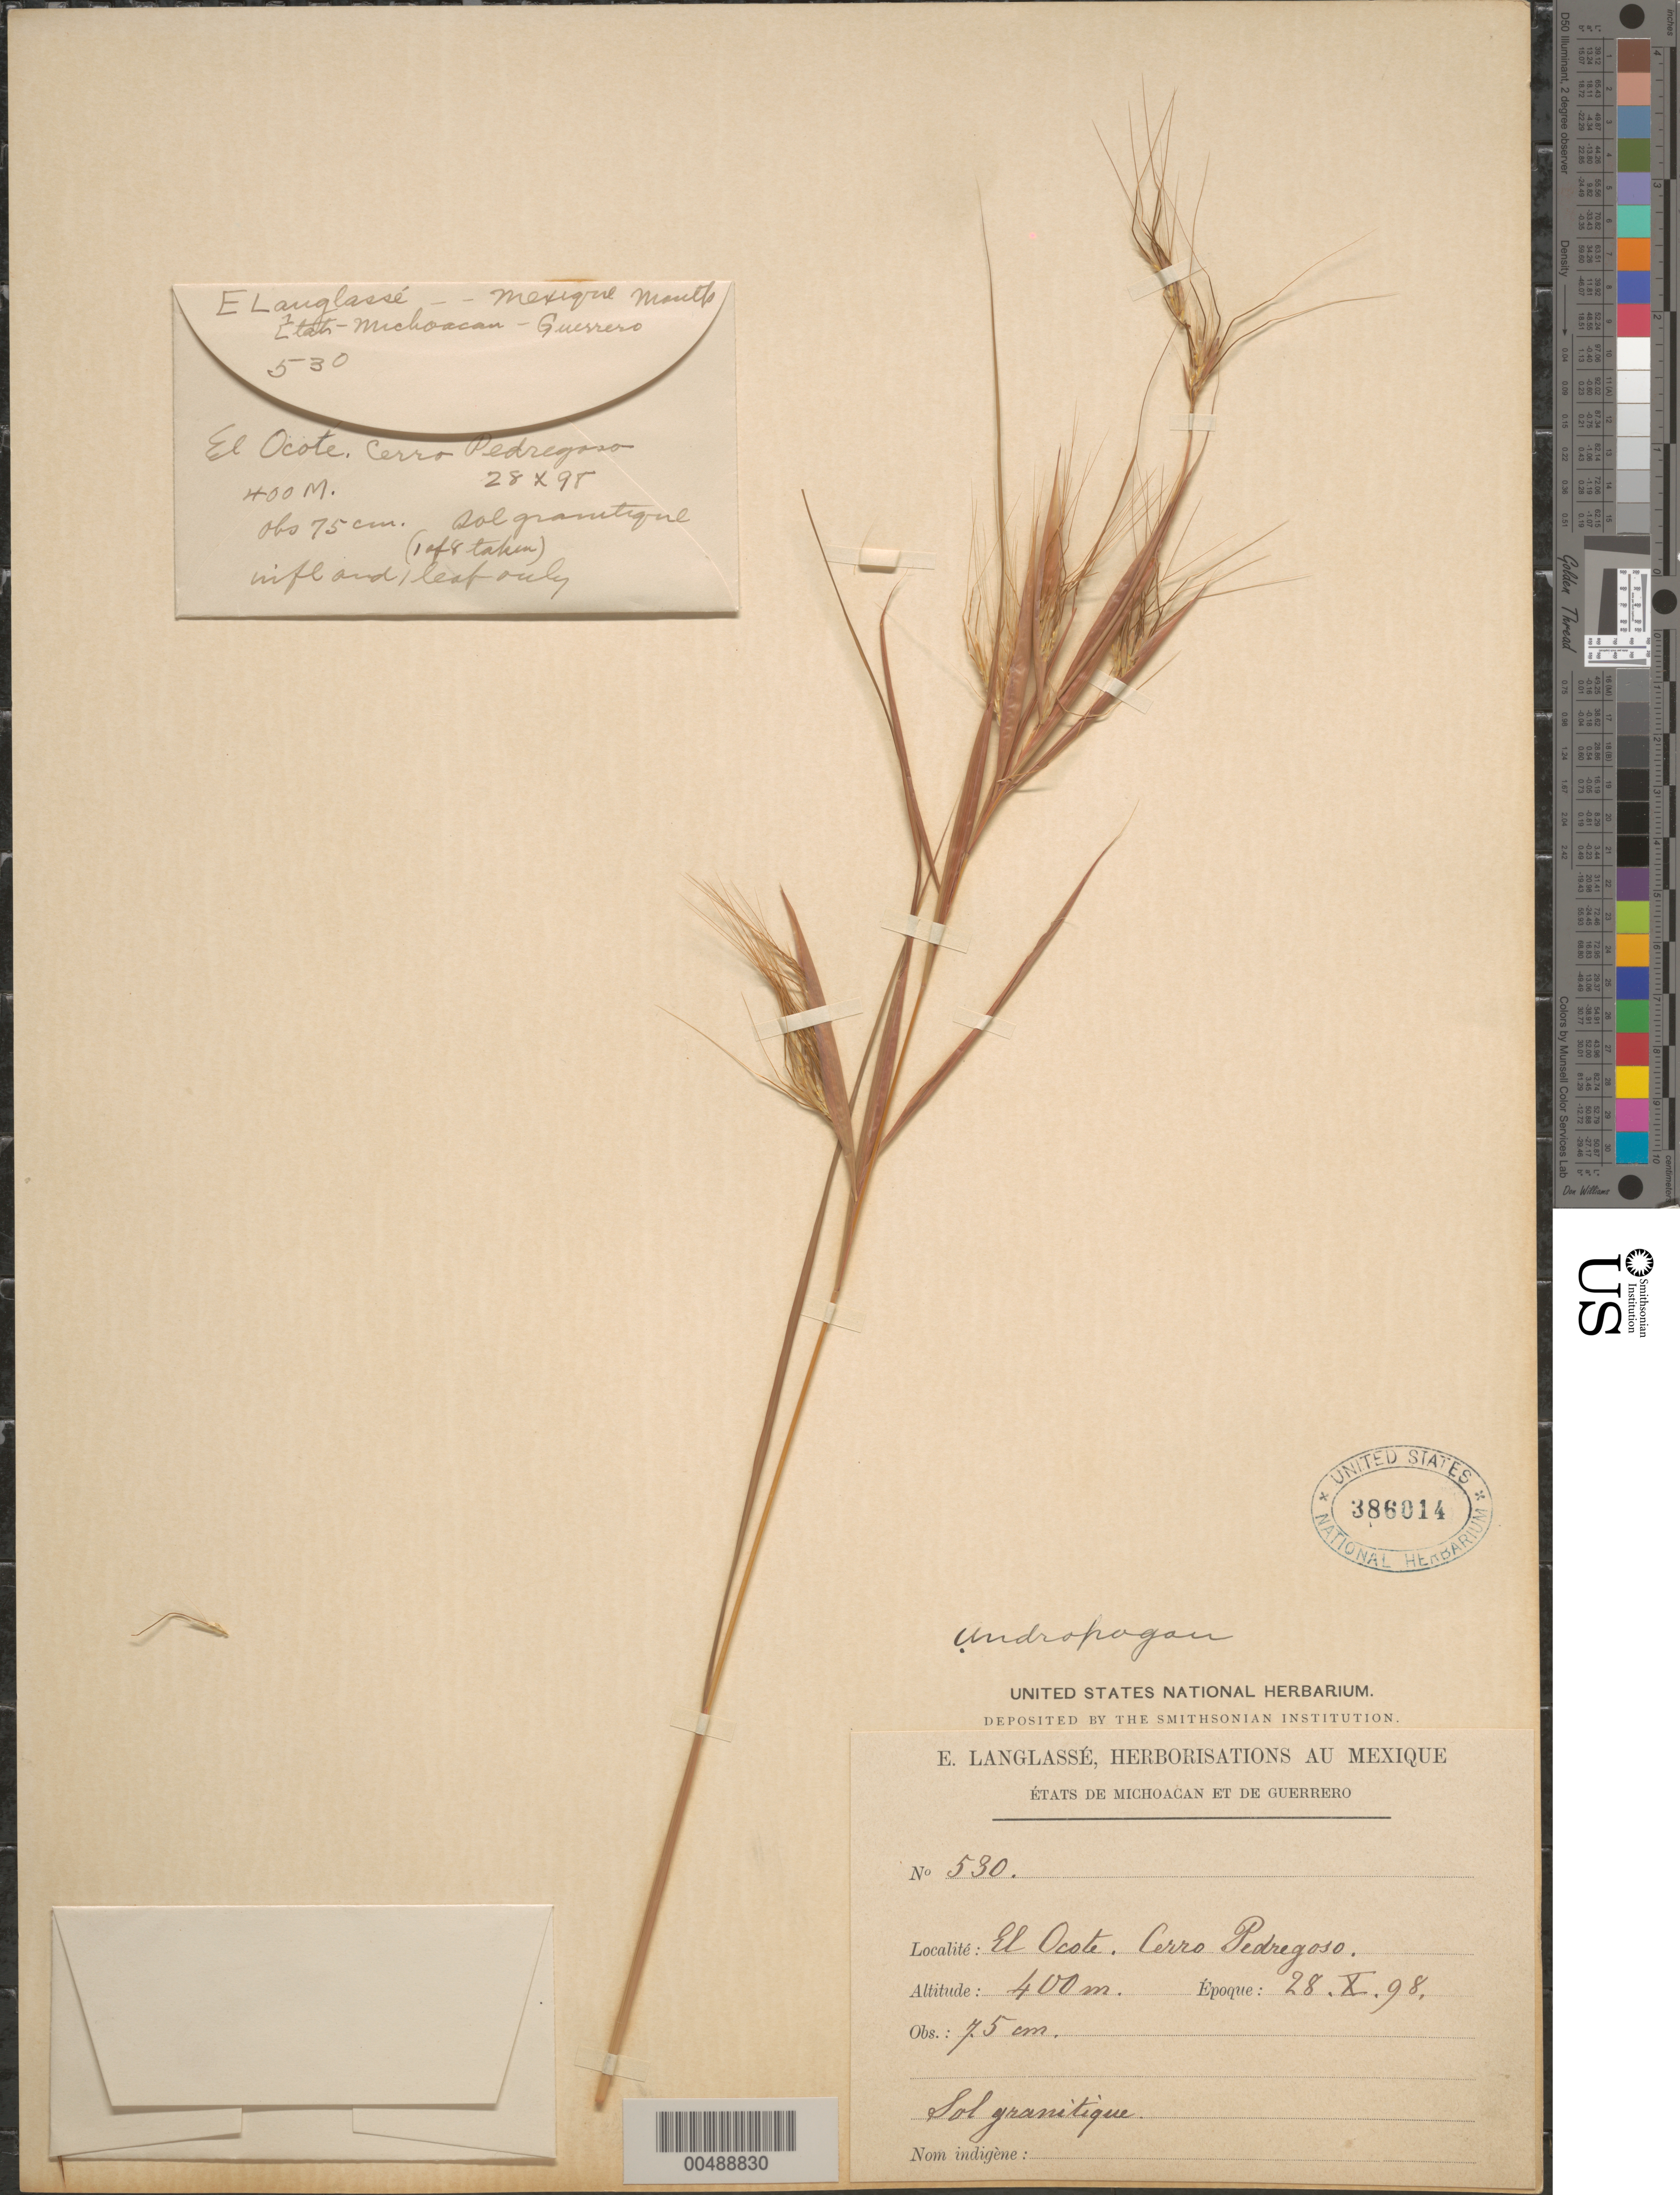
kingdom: Plantae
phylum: Tracheophyta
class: Liliopsida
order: Poales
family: Poaceae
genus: Diectomis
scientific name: Diectomis laxa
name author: Nees in Mart.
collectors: E. Langlassé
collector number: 530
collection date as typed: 28 Oct 1898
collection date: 1898-10-28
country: Mexico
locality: El Ocote, Cerro Pedregoso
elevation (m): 400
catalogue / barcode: US 386014